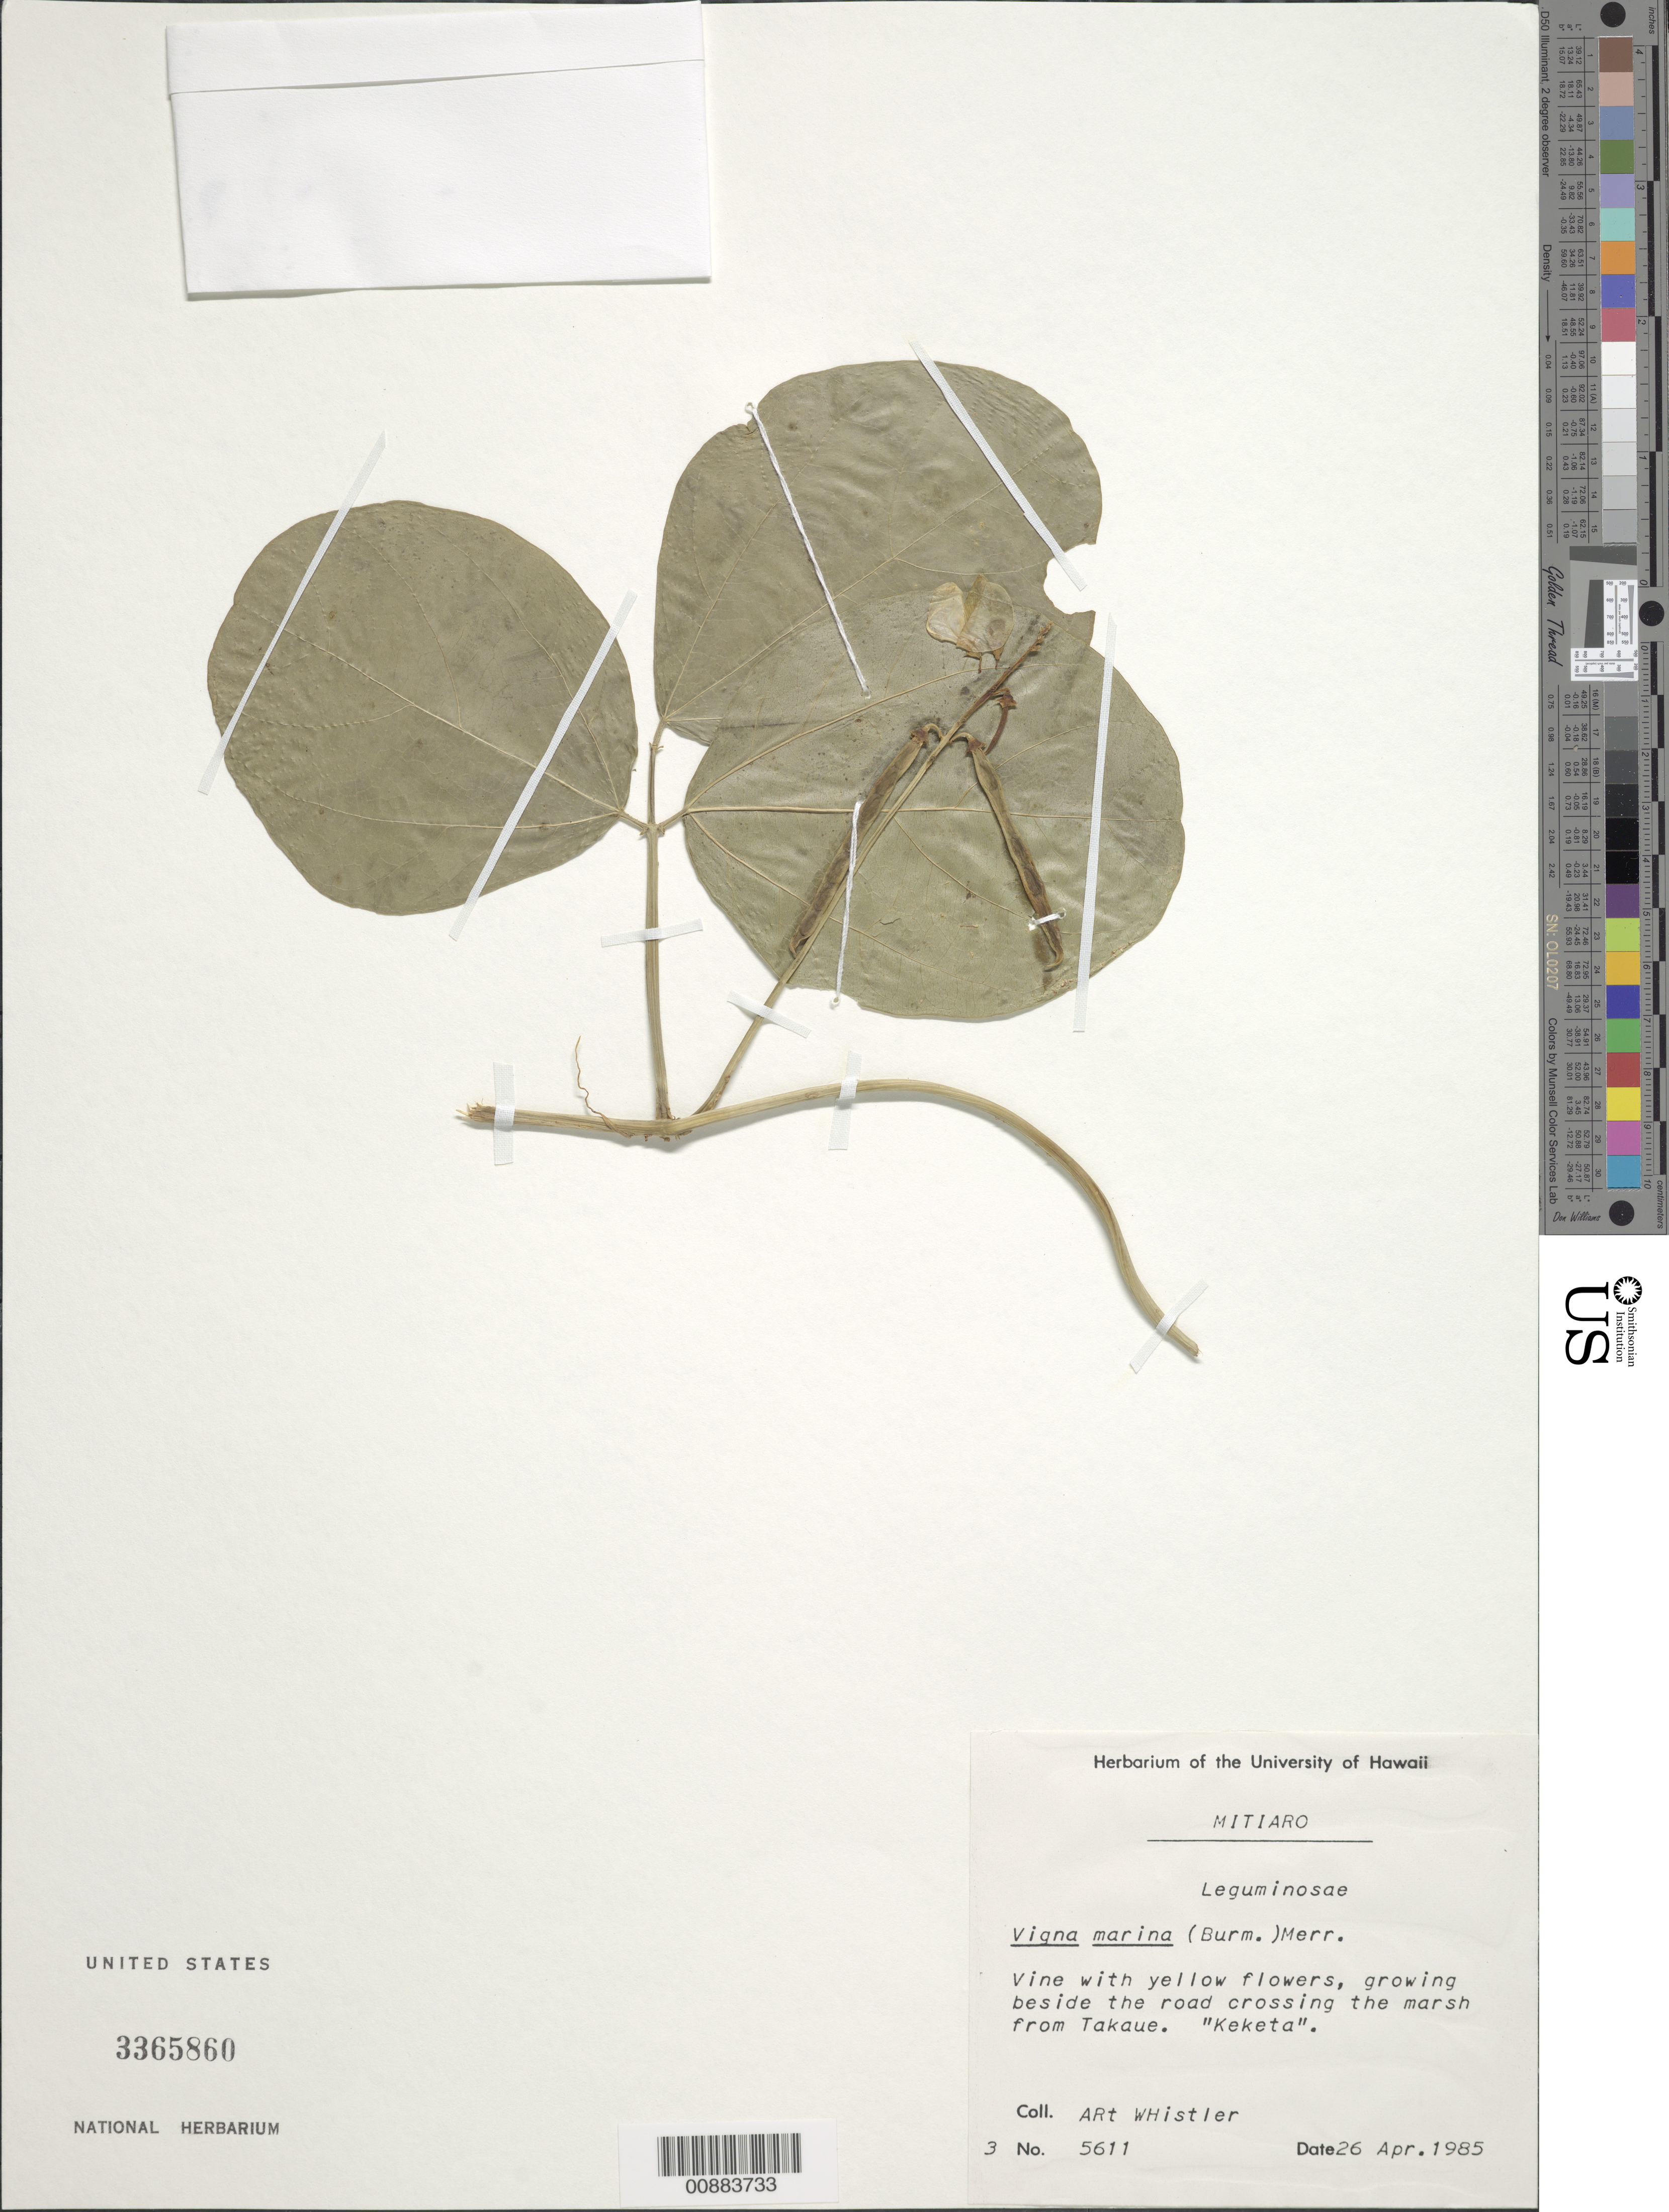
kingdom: Plantae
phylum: Tracheophyta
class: Magnoliopsida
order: Fabales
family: Fabaceae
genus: Vigna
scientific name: Vigna marina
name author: (Burm.) Merr.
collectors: A. Whistler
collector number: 5611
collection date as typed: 26 Apr 1985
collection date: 1985-04-26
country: Cook Islands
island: Mitiaro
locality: Beside the road crossing the marsh from Takaue.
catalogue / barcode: US 3365860